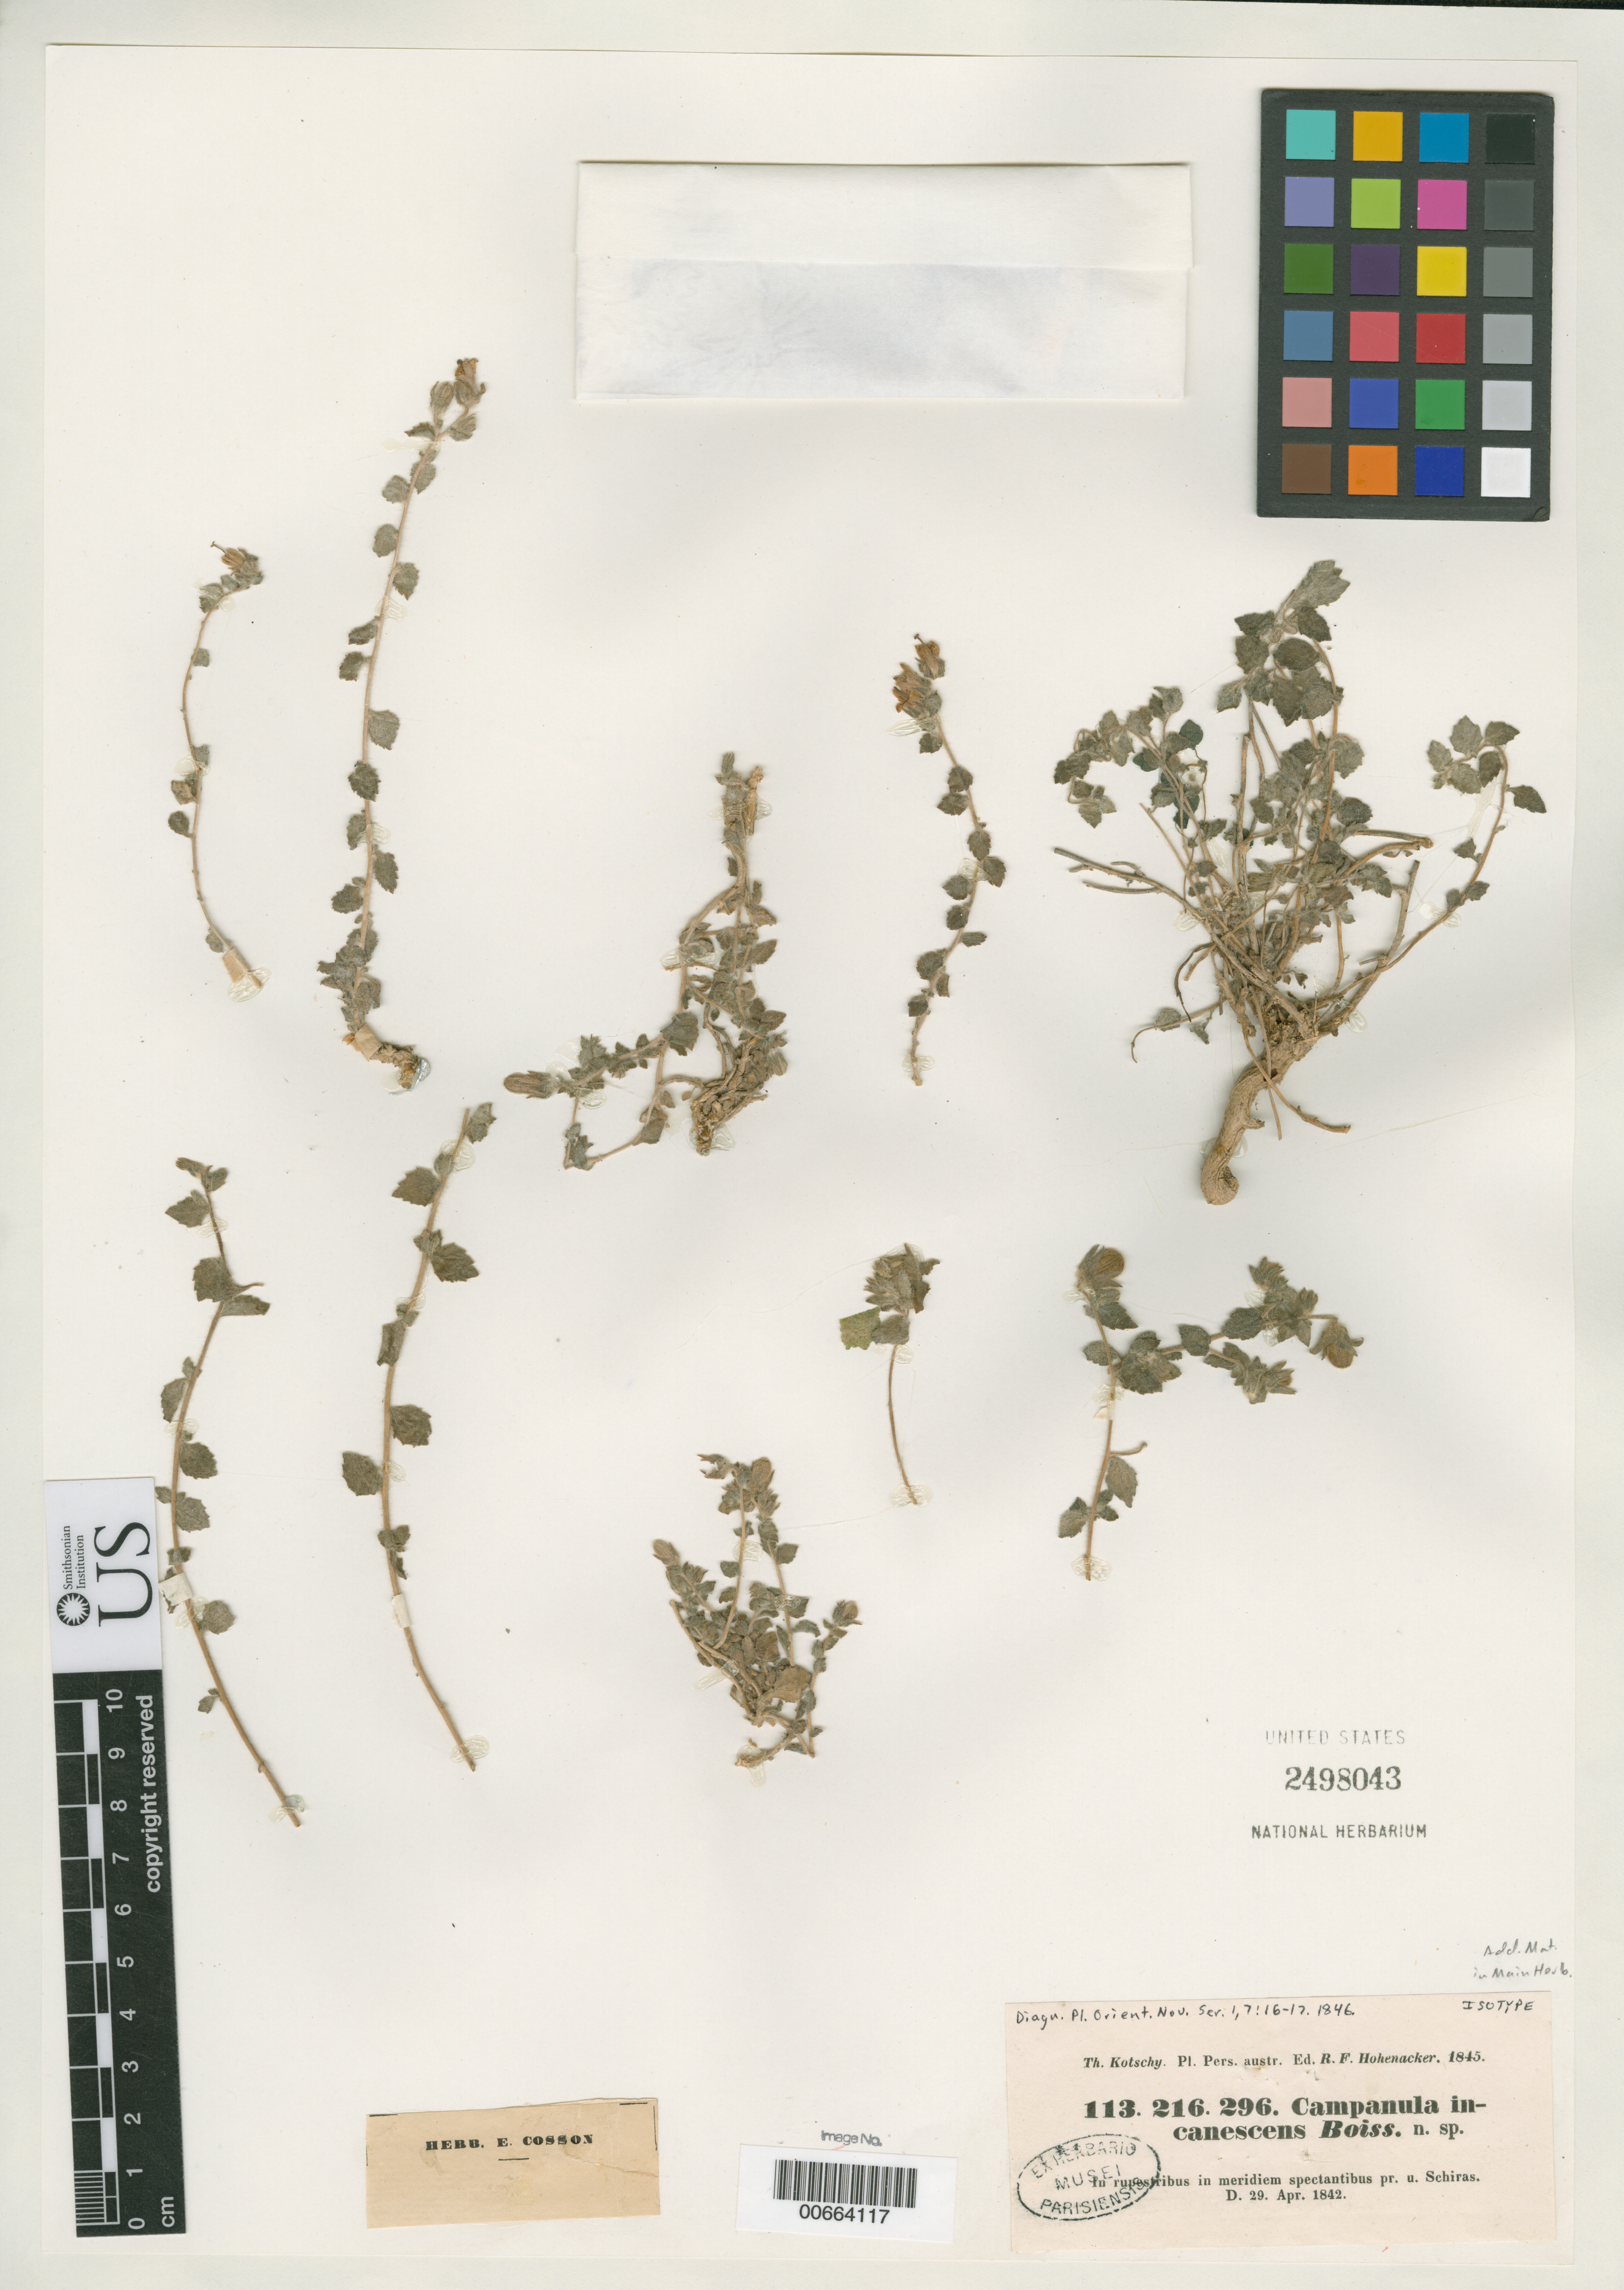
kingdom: Plantae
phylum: Tracheophyta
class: Magnoliopsida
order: Asterales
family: Campanulaceae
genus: Campanula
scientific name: Campanula incanescens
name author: Boiss.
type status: Type Collection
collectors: K. G. Kotschy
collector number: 113, 216, 296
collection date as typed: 29 Apr 1842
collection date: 1842-04-29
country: Iran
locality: Schiras.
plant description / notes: Label bears 3 numbers (113. 216. 296); unclear whether this represents 3 collections. Protologue, "Hab. in rupestribus apricis Persiae australis prope Schiraz Kotschy No. 216 et 296" (but citing a date of Feb. 1845).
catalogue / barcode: US 2498043